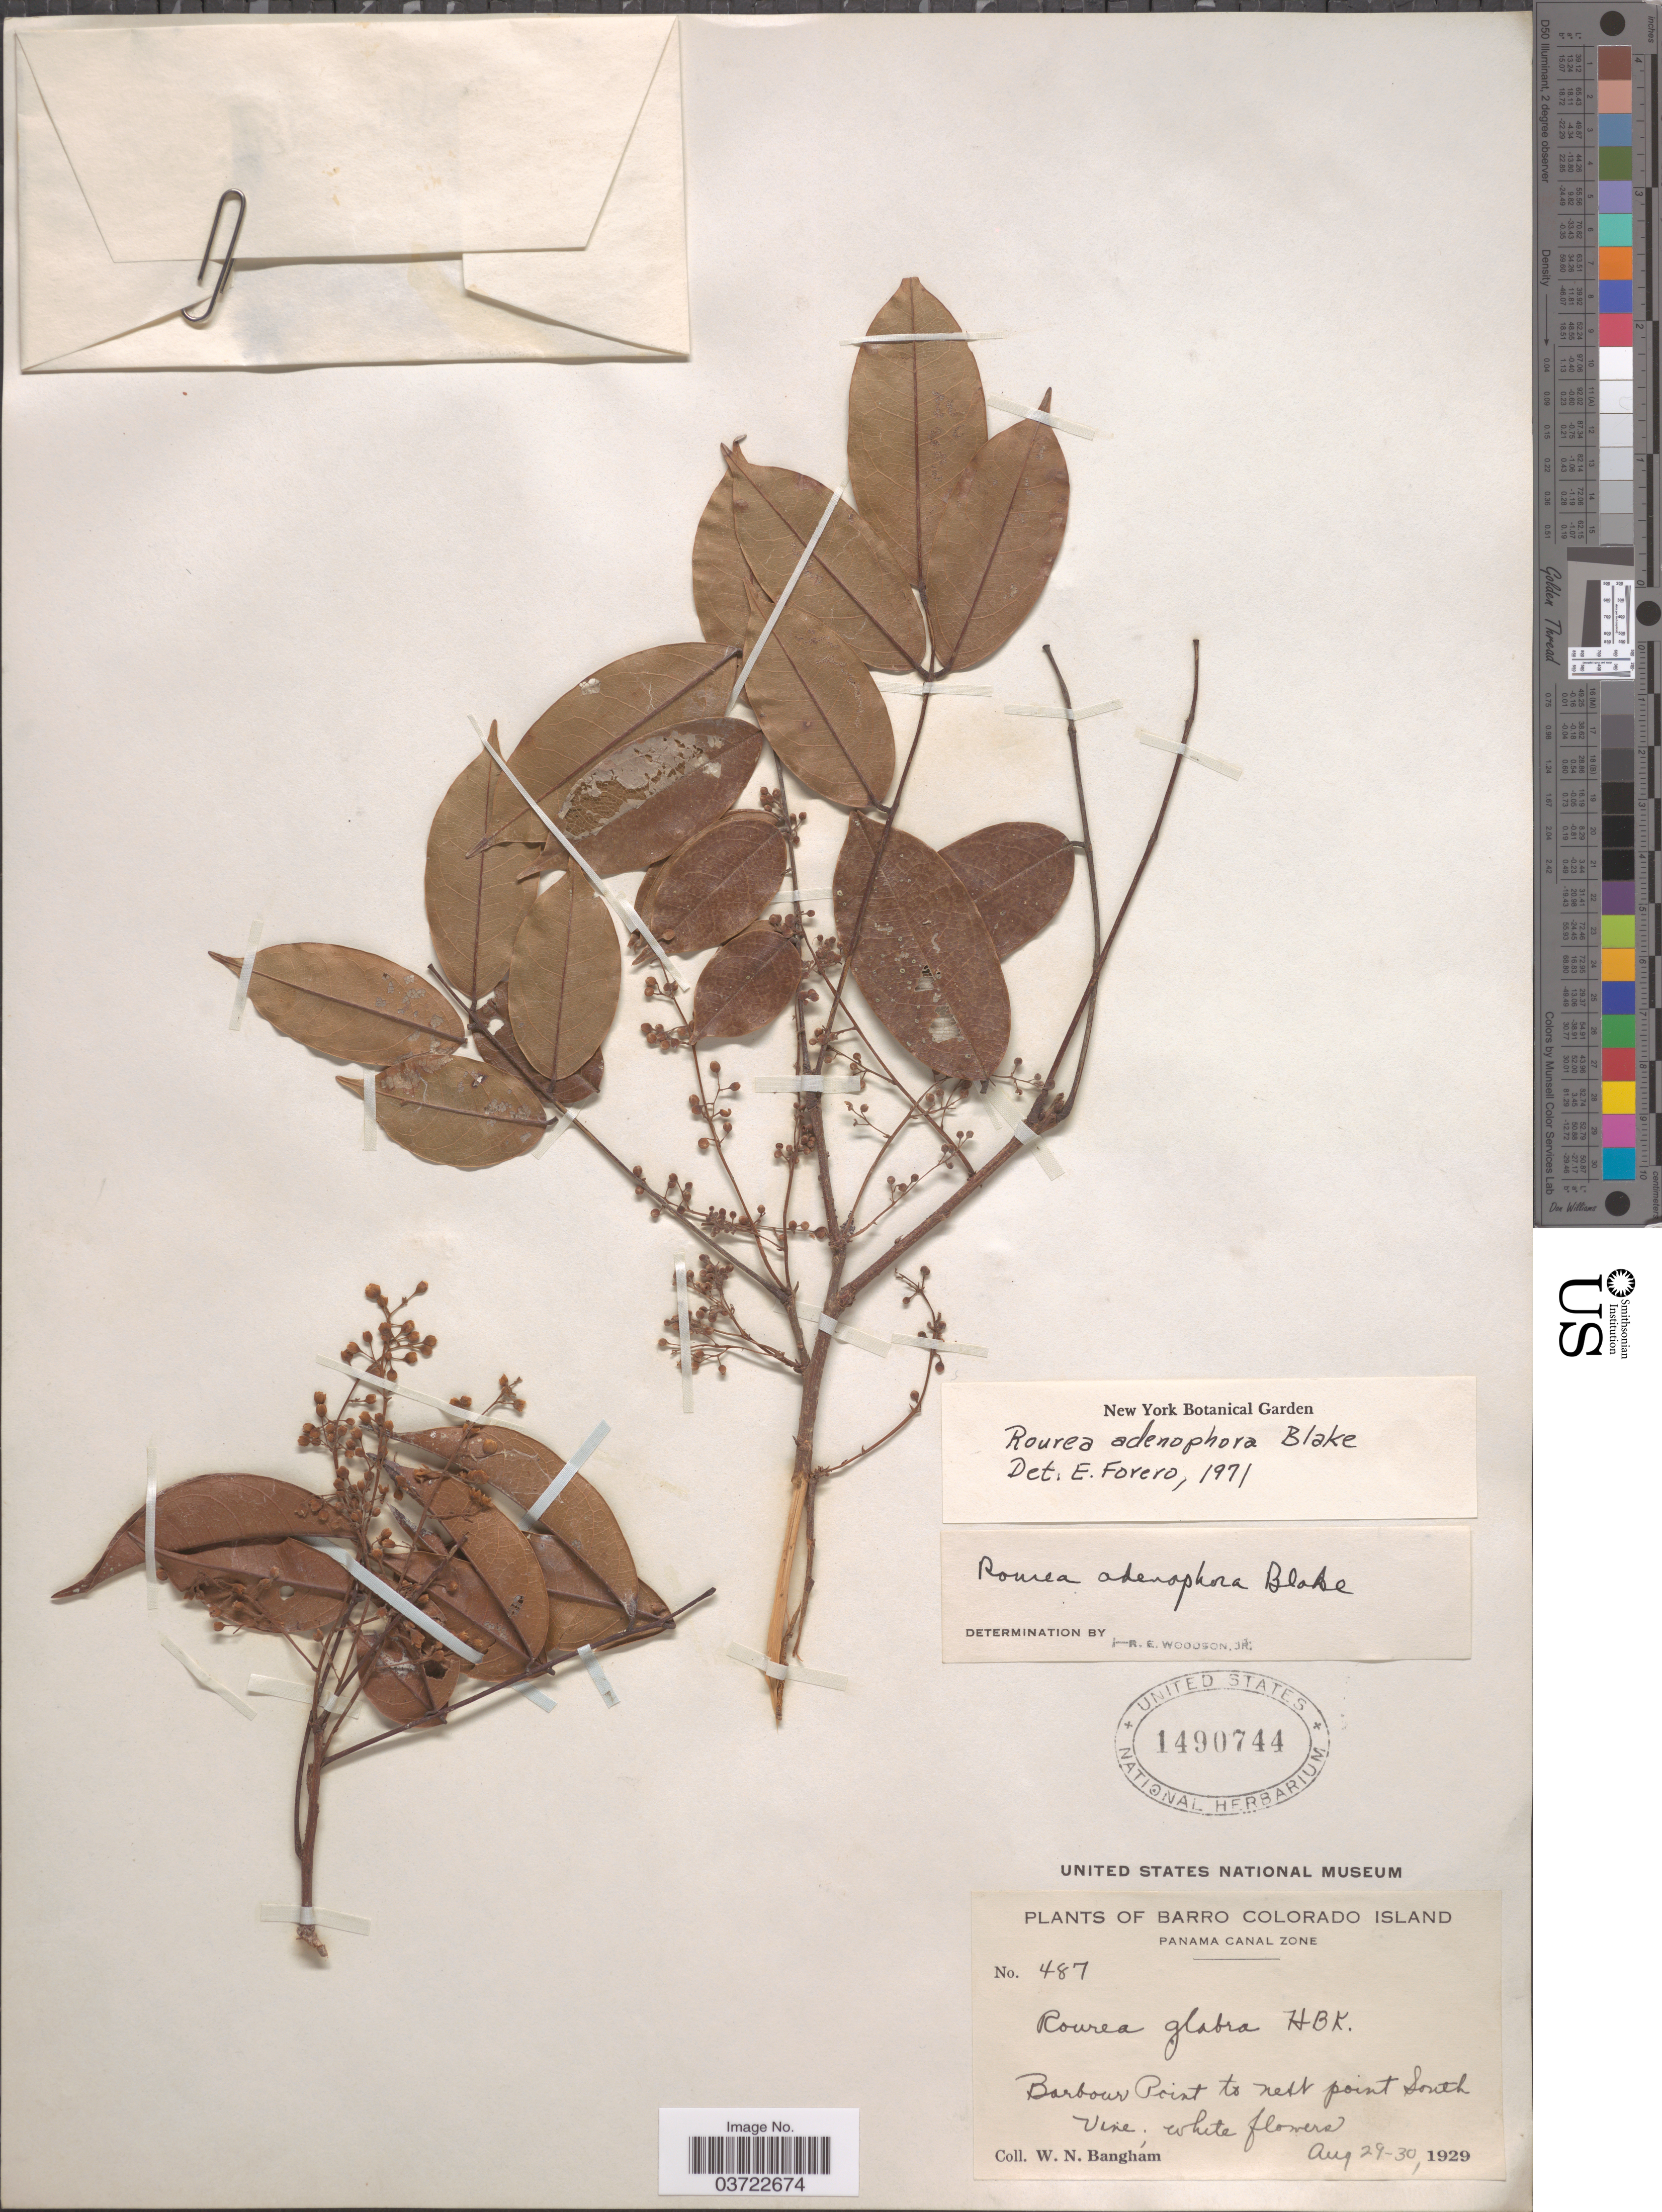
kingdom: Plantae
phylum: Tracheophyta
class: Magnoliopsida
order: Oxalidales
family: Connaraceae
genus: Rourea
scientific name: Rourea adenophora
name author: S.F. Blake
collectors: W. Bangham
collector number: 487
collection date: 1929-08-29/1929-08-30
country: Panama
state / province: Colón / Panamá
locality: Barro Colorado Island. Panama Canal Zone. Barbour Point to next point South.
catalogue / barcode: US 1490744